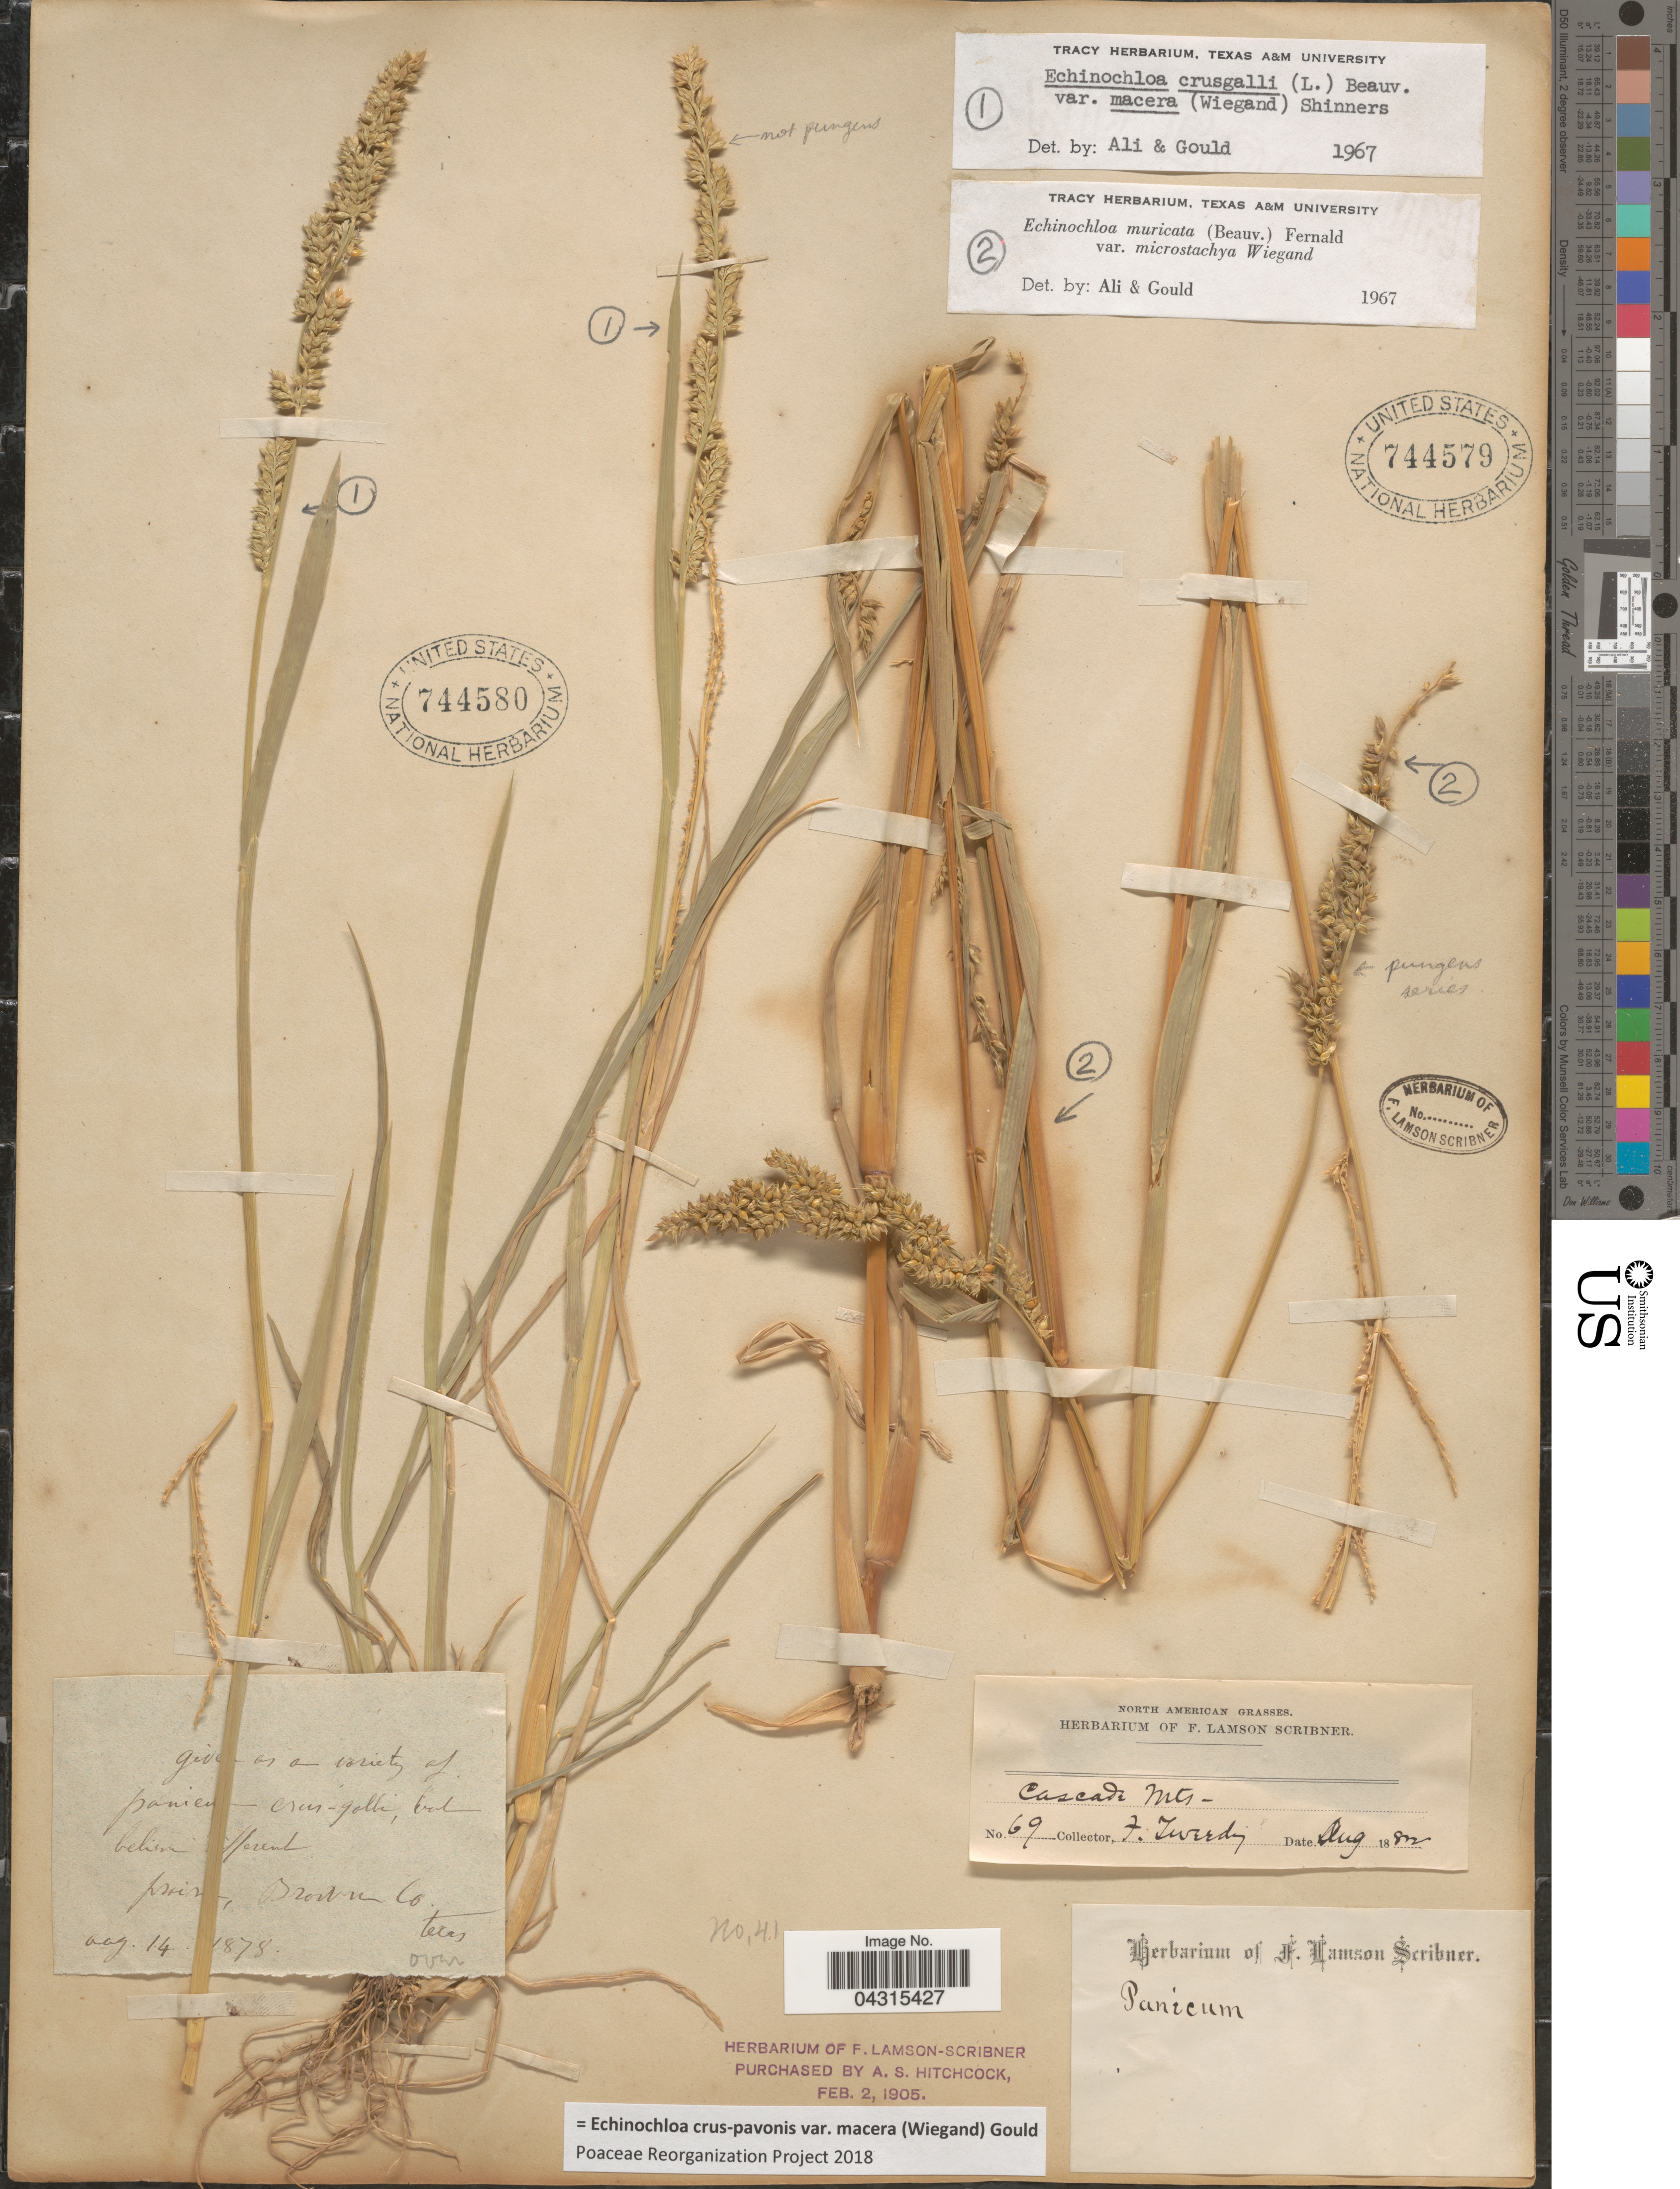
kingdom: Plantae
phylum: Tracheophyta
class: Liliopsida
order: Poales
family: Poaceae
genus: Echinochloa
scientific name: Echinochloa crus-pavonis var. macera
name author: (Wiegand) Gould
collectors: F. Tweedy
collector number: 69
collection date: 1882-08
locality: Cascade Mts.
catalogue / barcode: US 744579-2